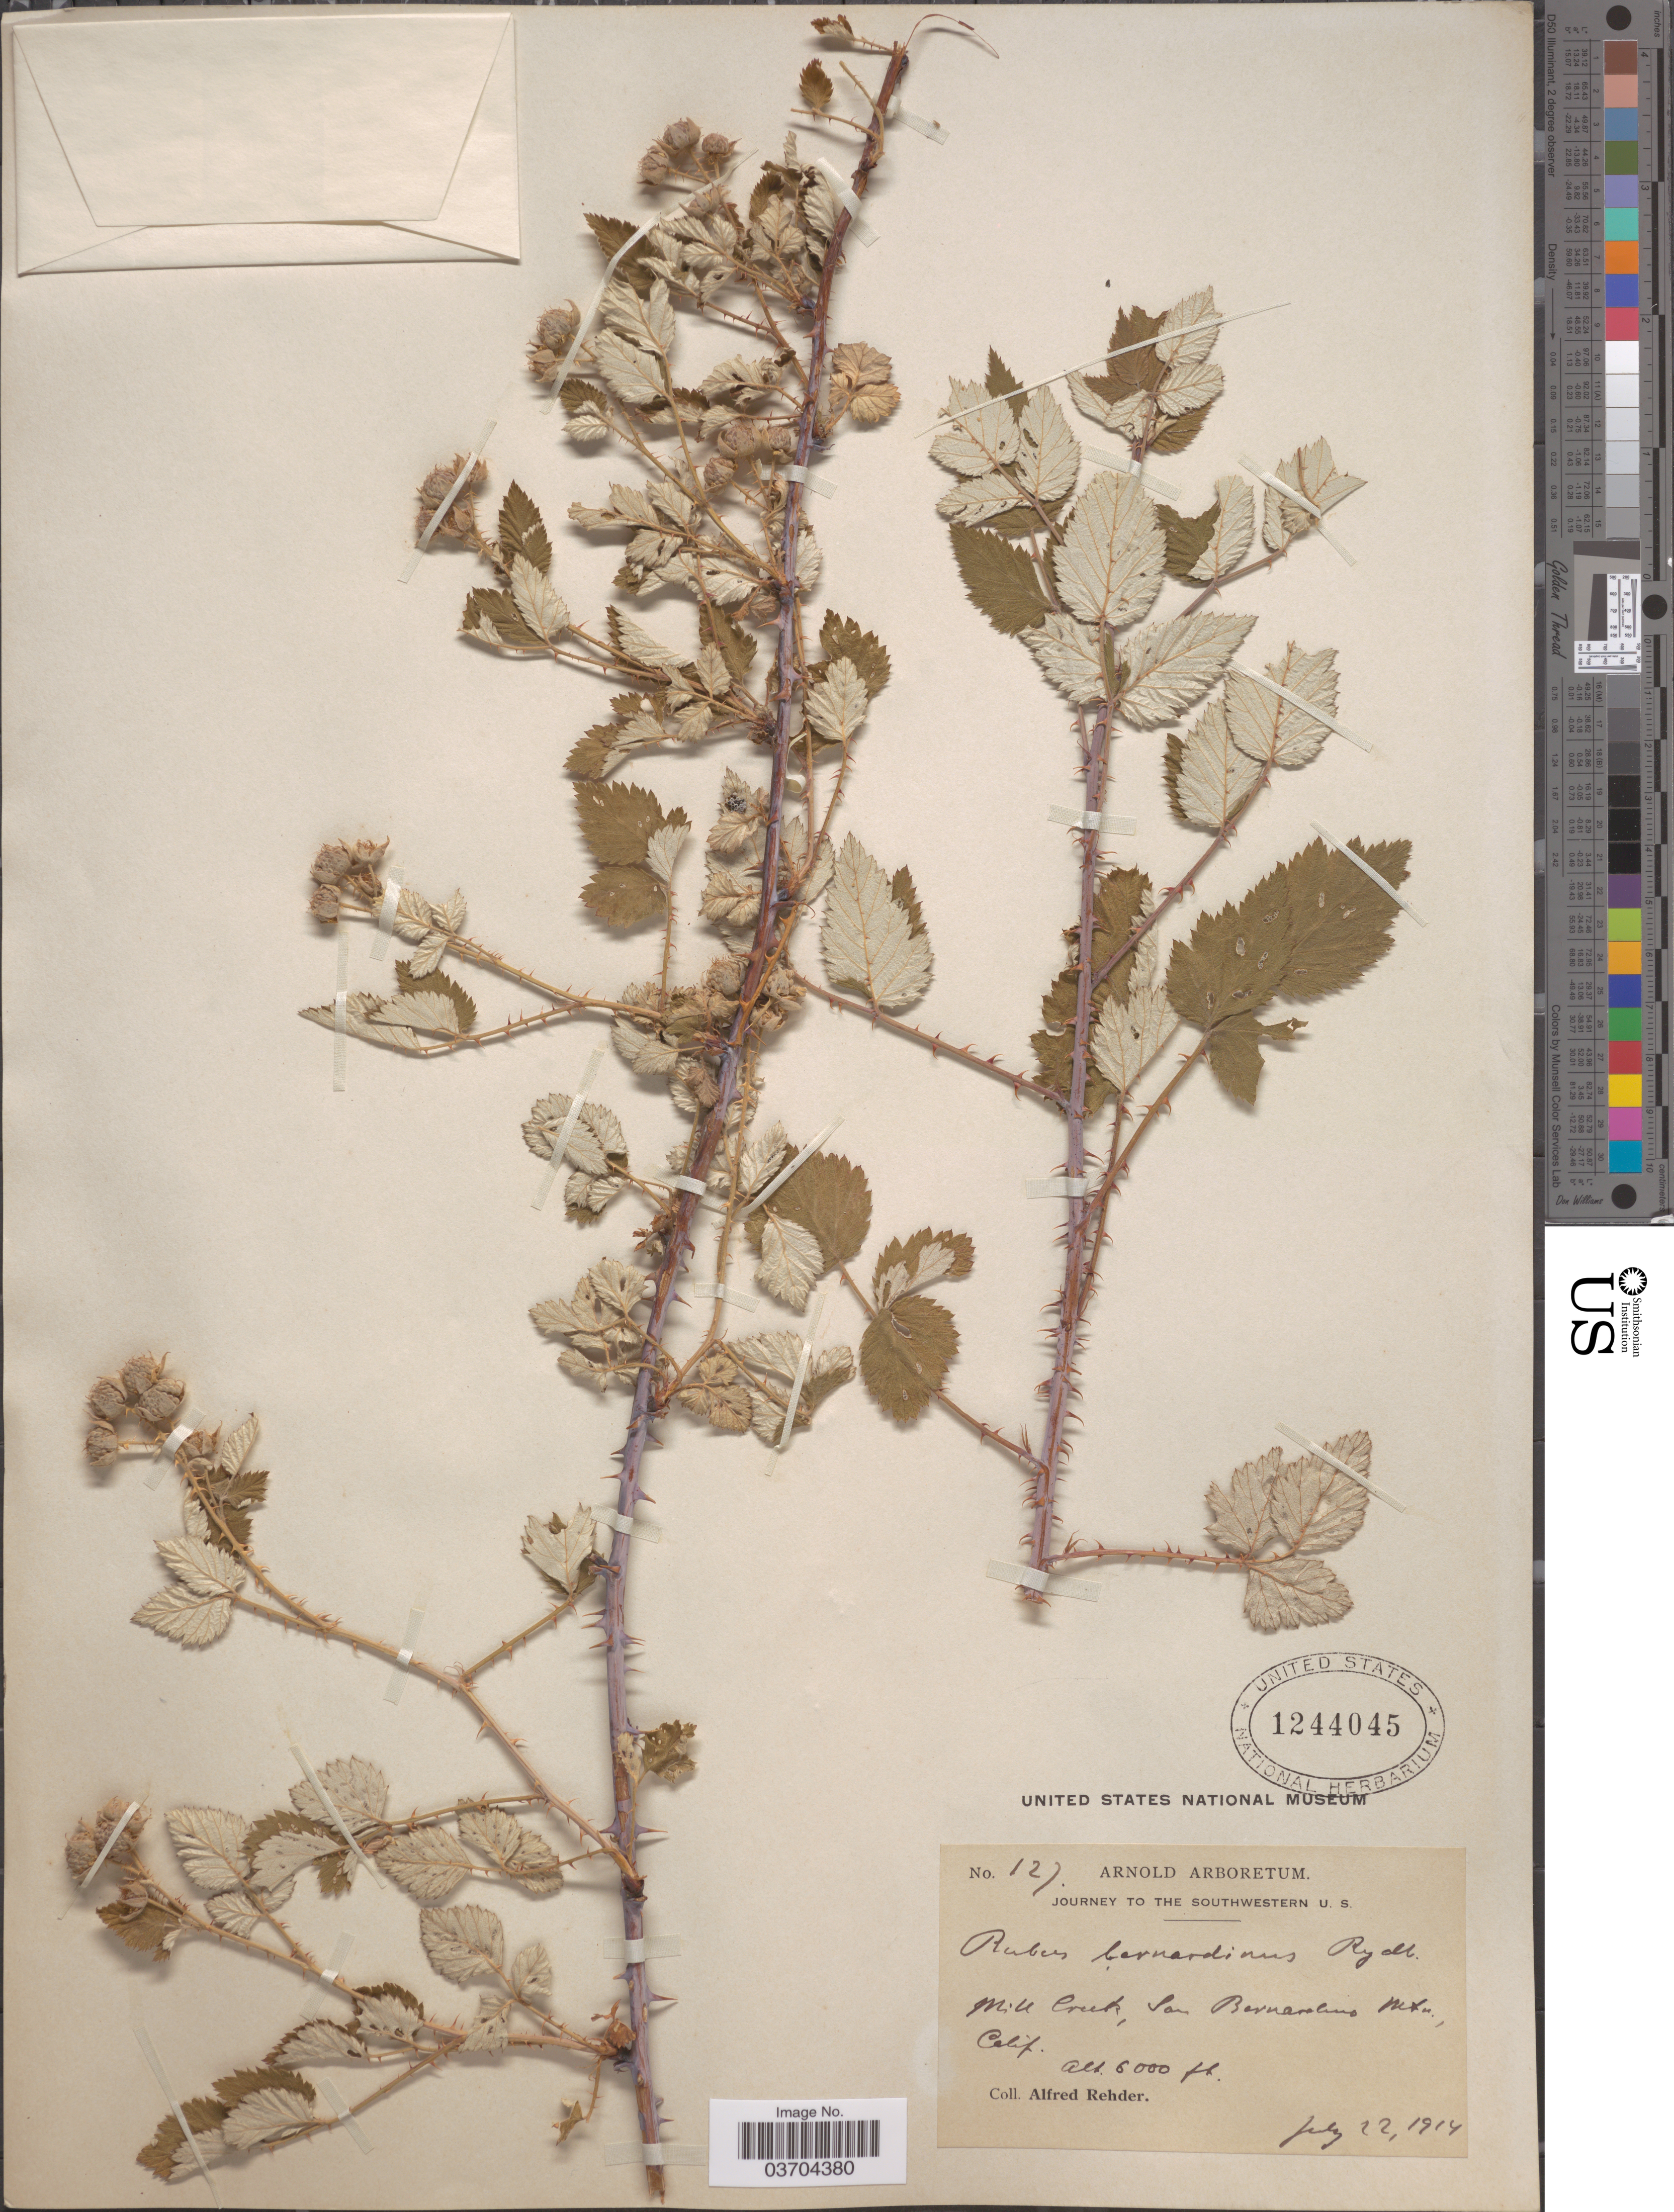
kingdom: Plantae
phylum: Tracheophyta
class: Magnoliopsida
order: Rosales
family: Rosaceae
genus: Rubus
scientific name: Rubus bernardinus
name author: (Greene) Fedde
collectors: A. Rehder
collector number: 127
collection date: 1914-07-22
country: United States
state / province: California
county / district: San Bernardino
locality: Mill Creek, San Bernardino Mtn.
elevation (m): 1829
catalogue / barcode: US 1244045